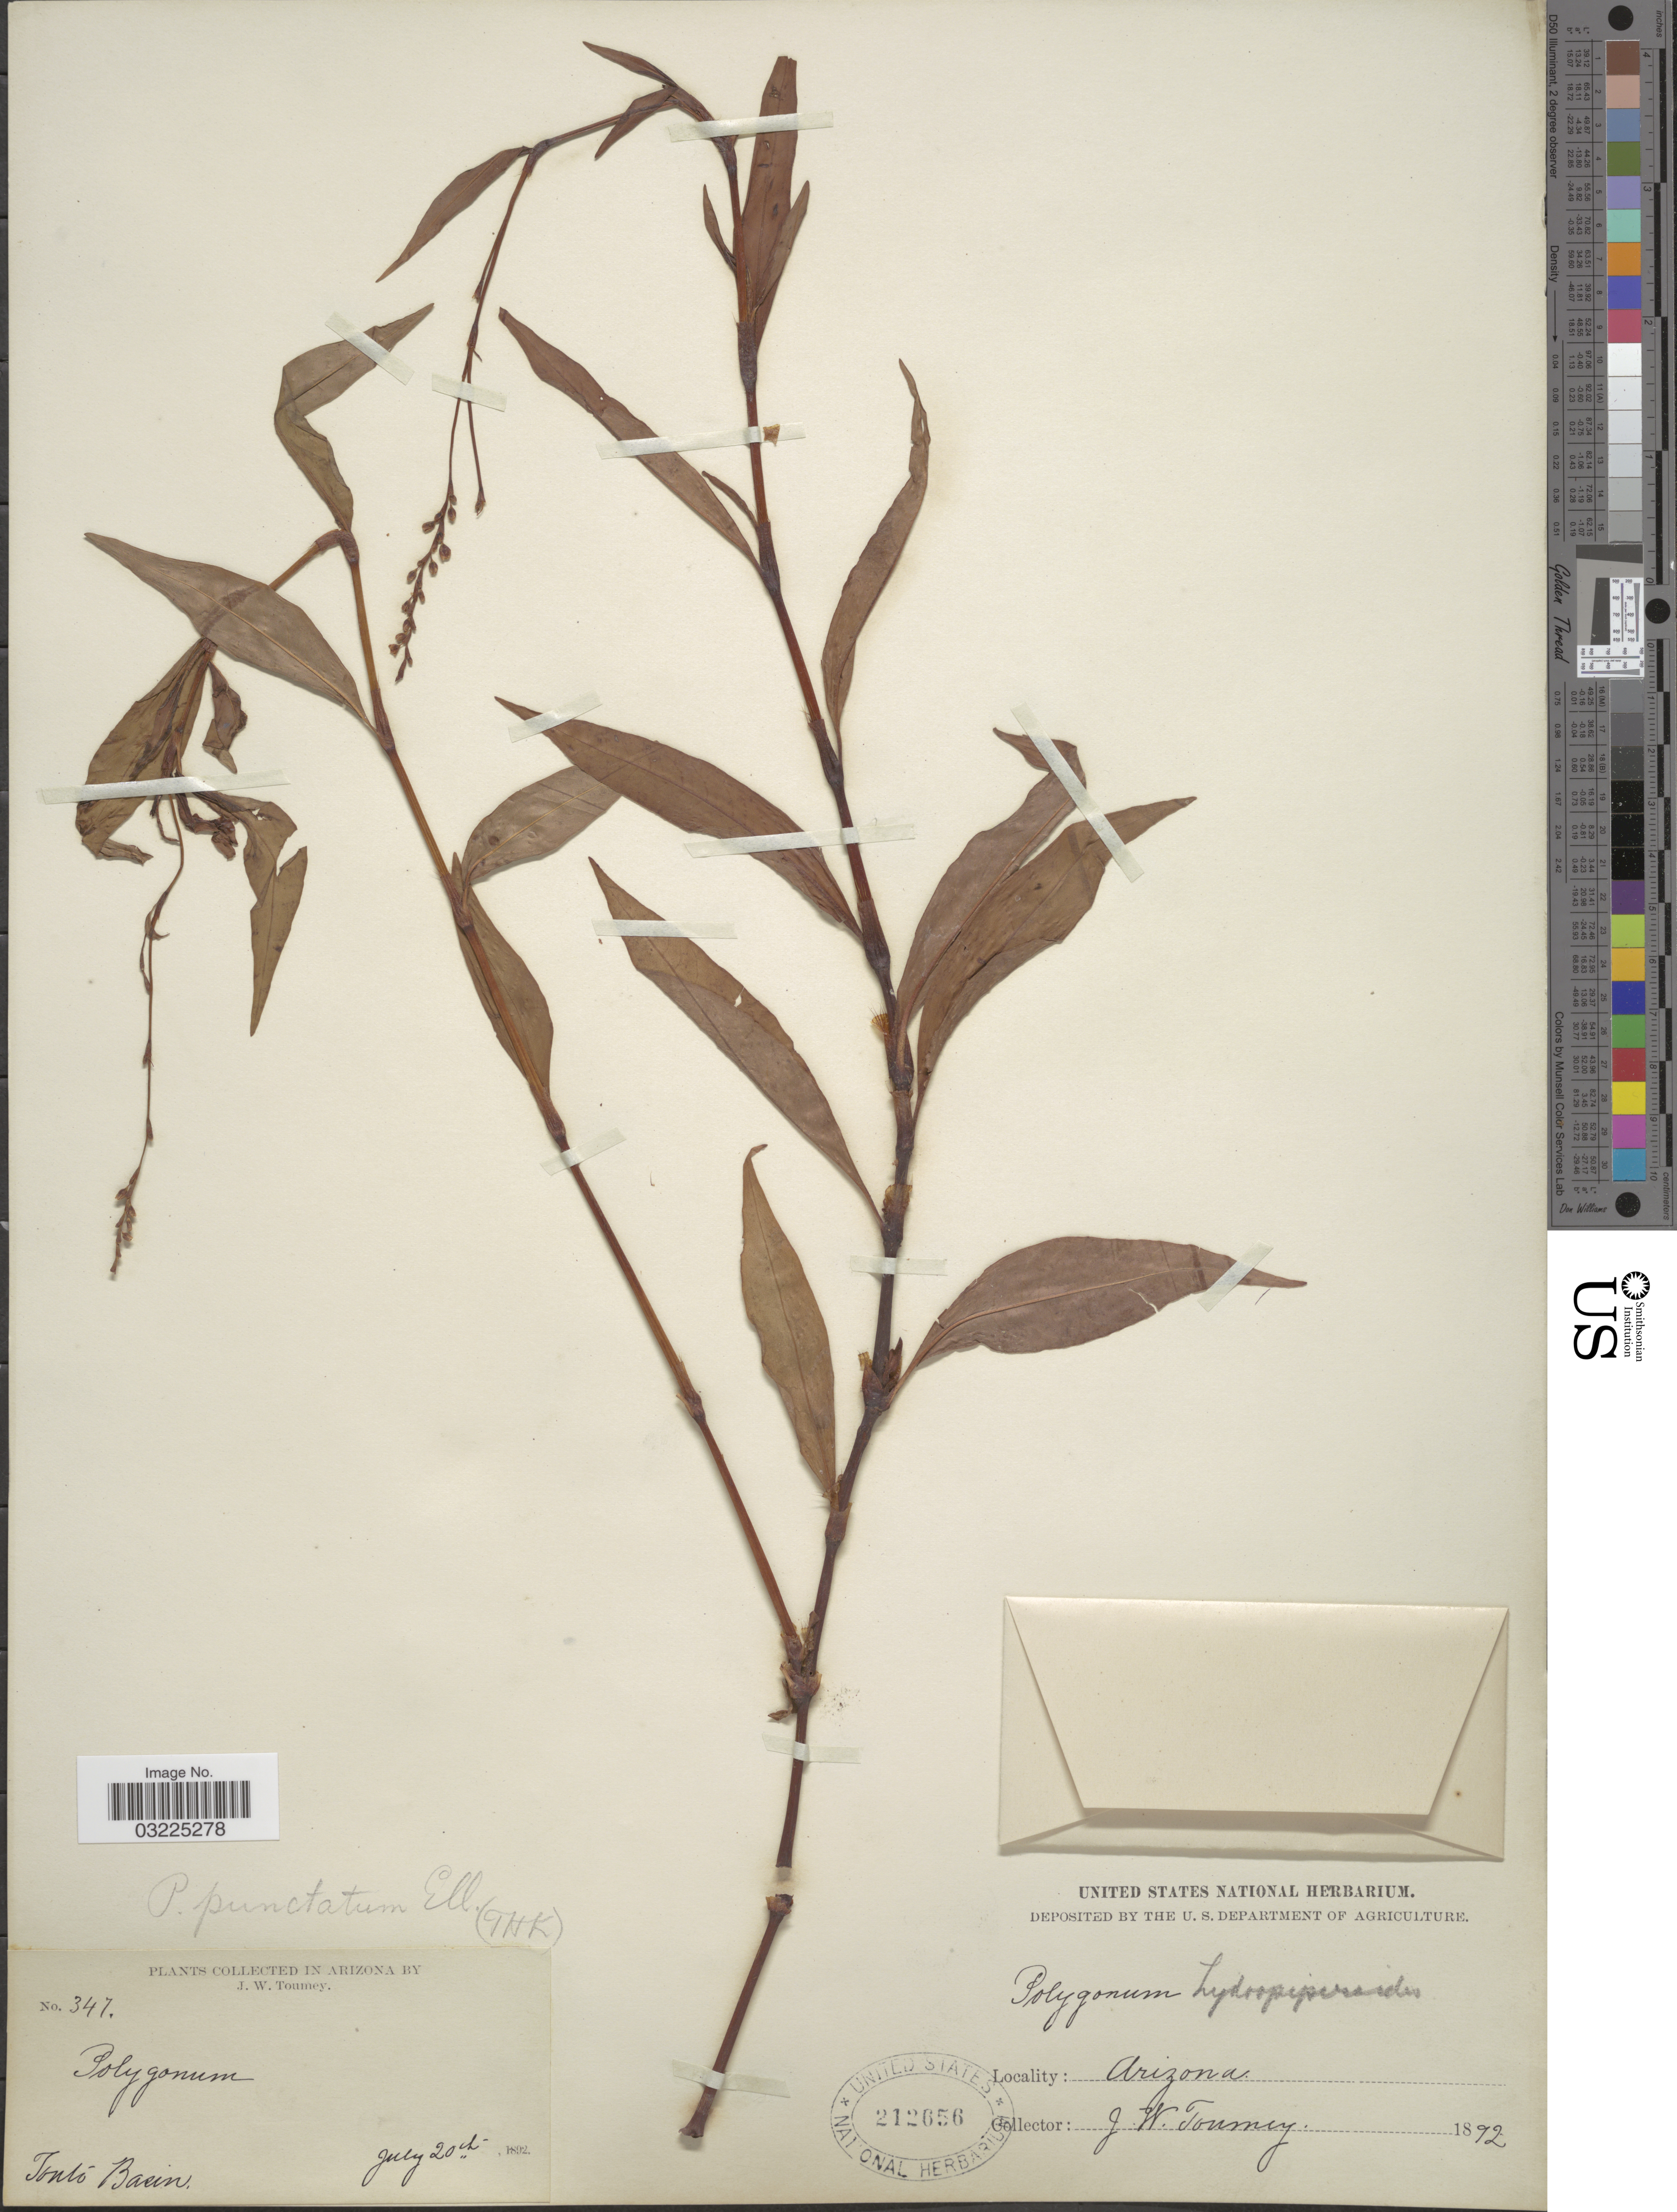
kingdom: Plantae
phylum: Tracheophyta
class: Magnoliopsida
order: Caryophyllales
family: Polygonaceae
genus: Persicaria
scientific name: Persicaria punctata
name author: (Elliott) Small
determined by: Atha, D. E.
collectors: J. W. Toumey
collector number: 347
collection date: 1892-07-20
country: United States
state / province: Arizona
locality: Tonto Basin.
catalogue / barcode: US 212656